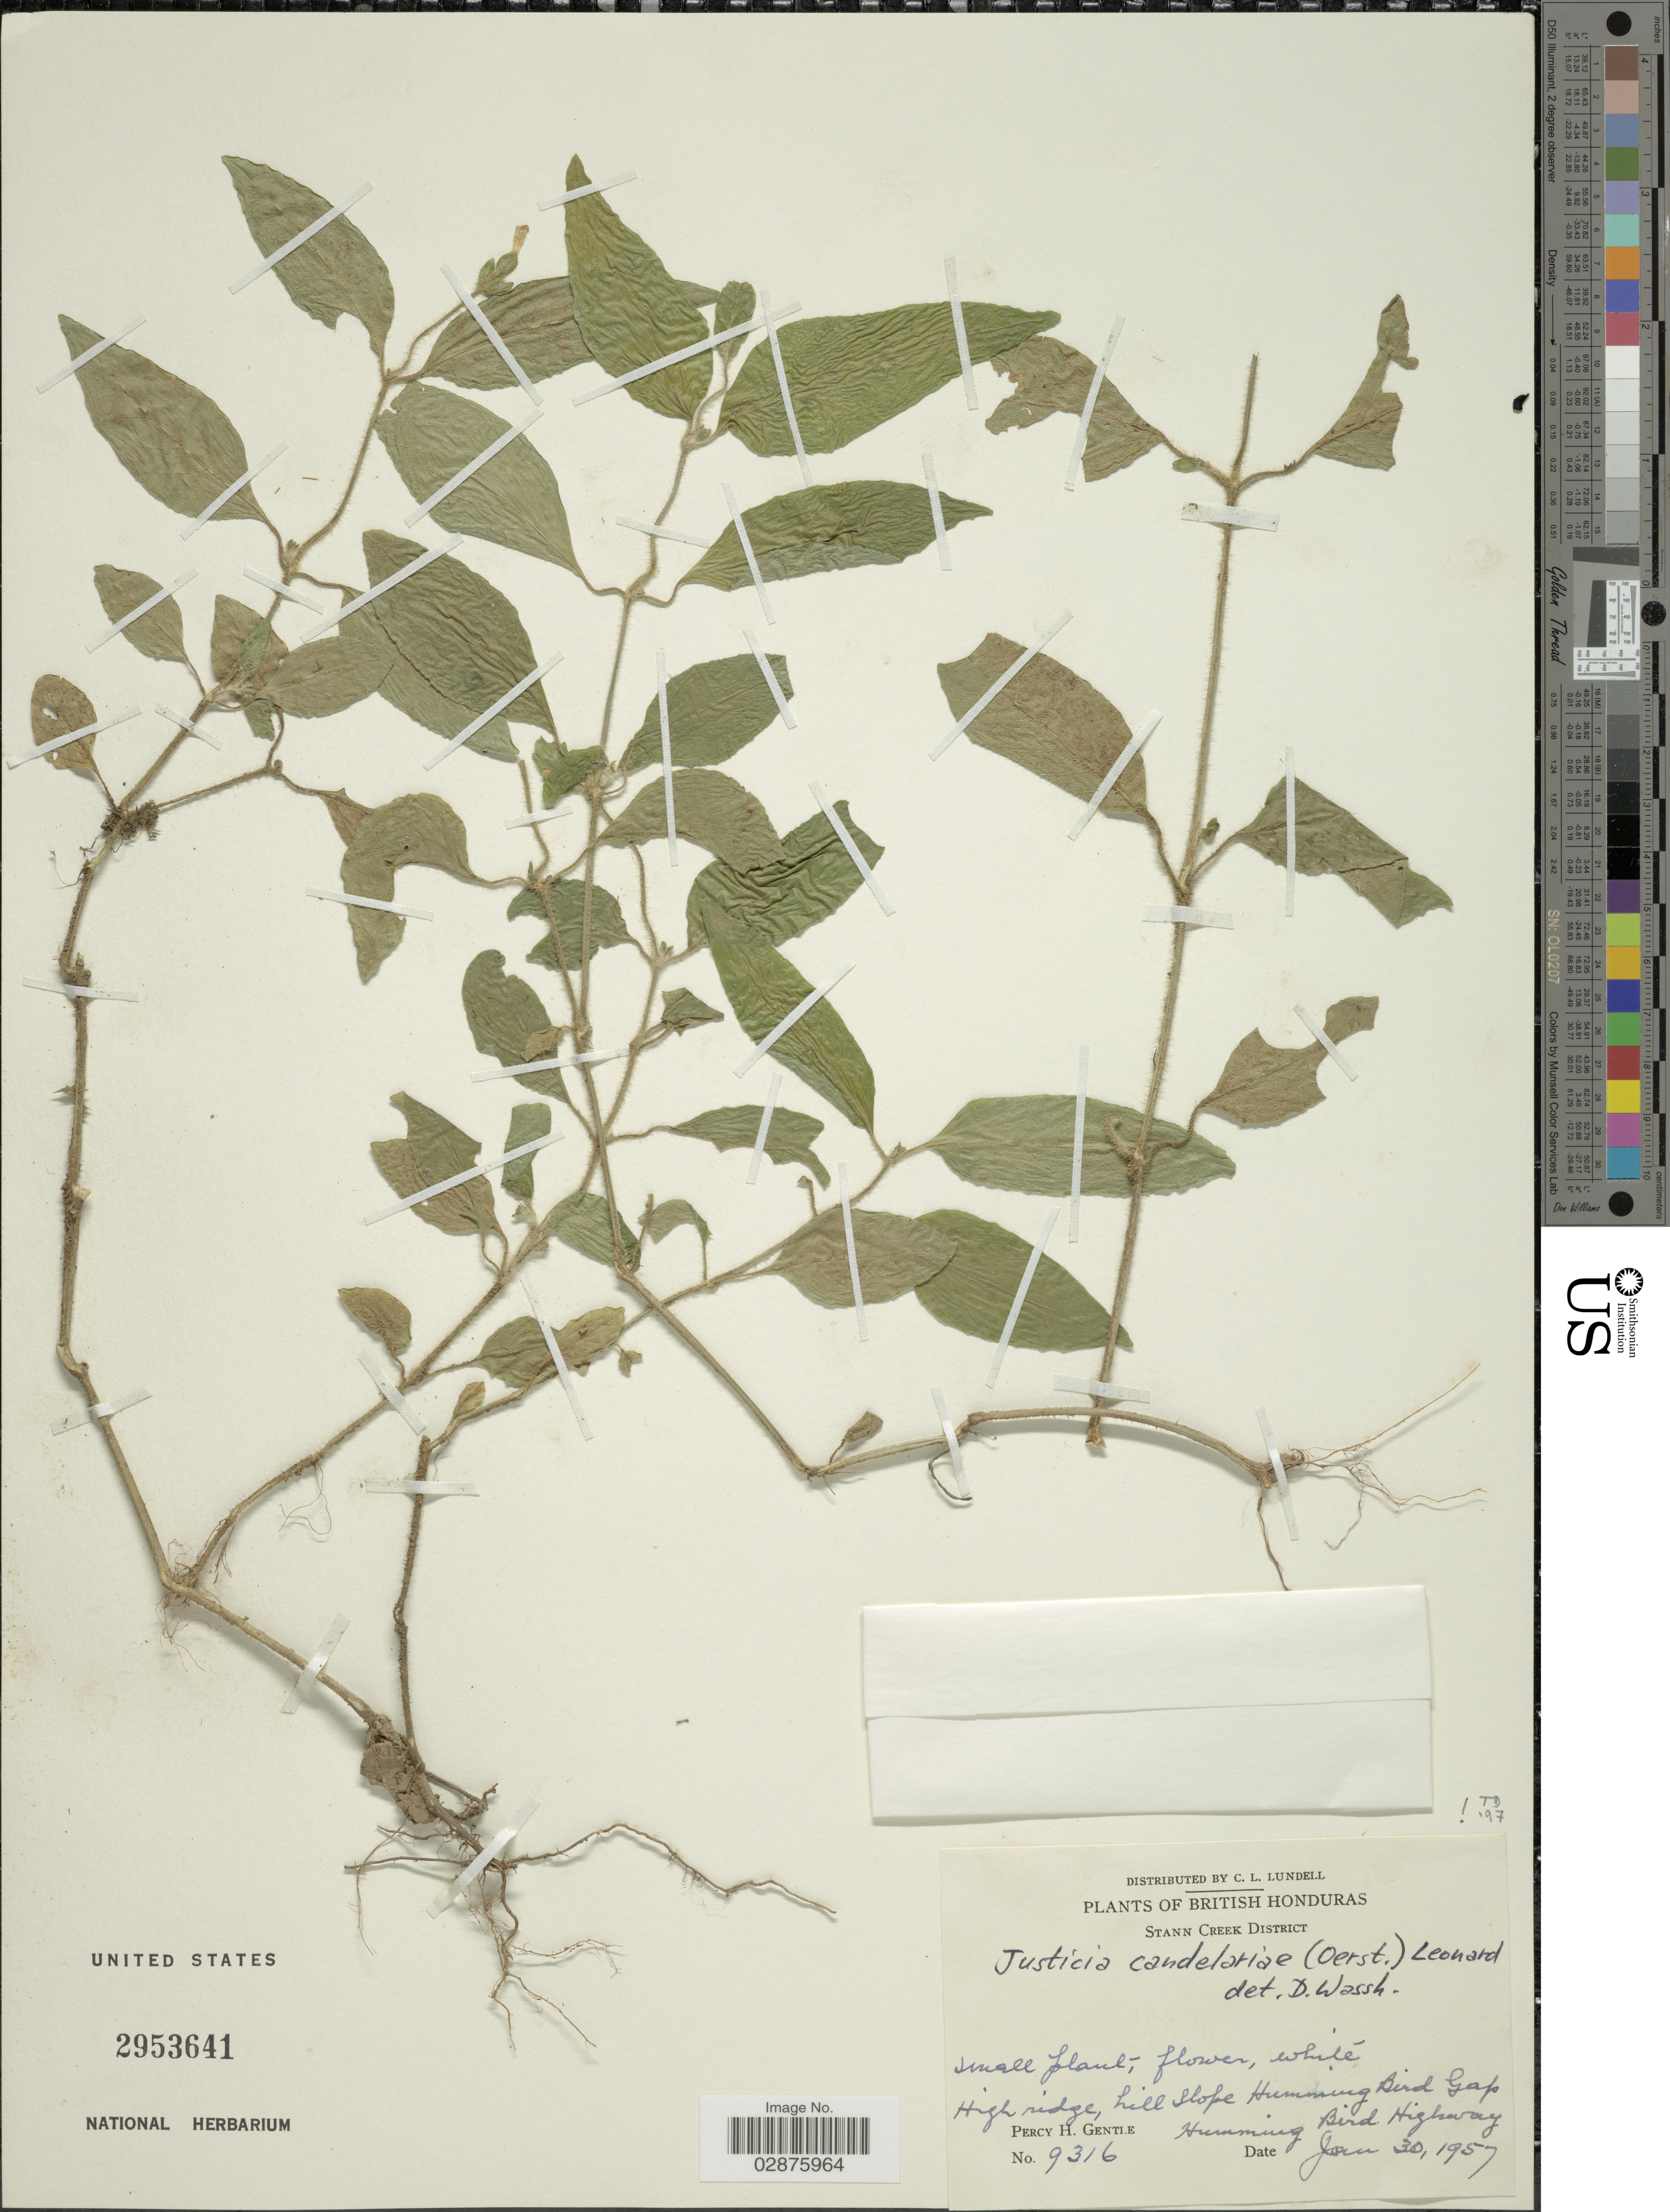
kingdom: Plantae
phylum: Tracheophyta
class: Magnoliopsida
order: Lamiales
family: Acanthaceae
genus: Justicia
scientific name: Justicia candelariae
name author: (Oerst.) Leonard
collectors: P. H. Gentle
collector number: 9316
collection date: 1957-01-30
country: Belize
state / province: Stann Creek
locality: British Honduras, Stann Creek District, High ridge, hill slope Humming Bird Gap, Humming Bird Highway.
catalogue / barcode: US 2953641